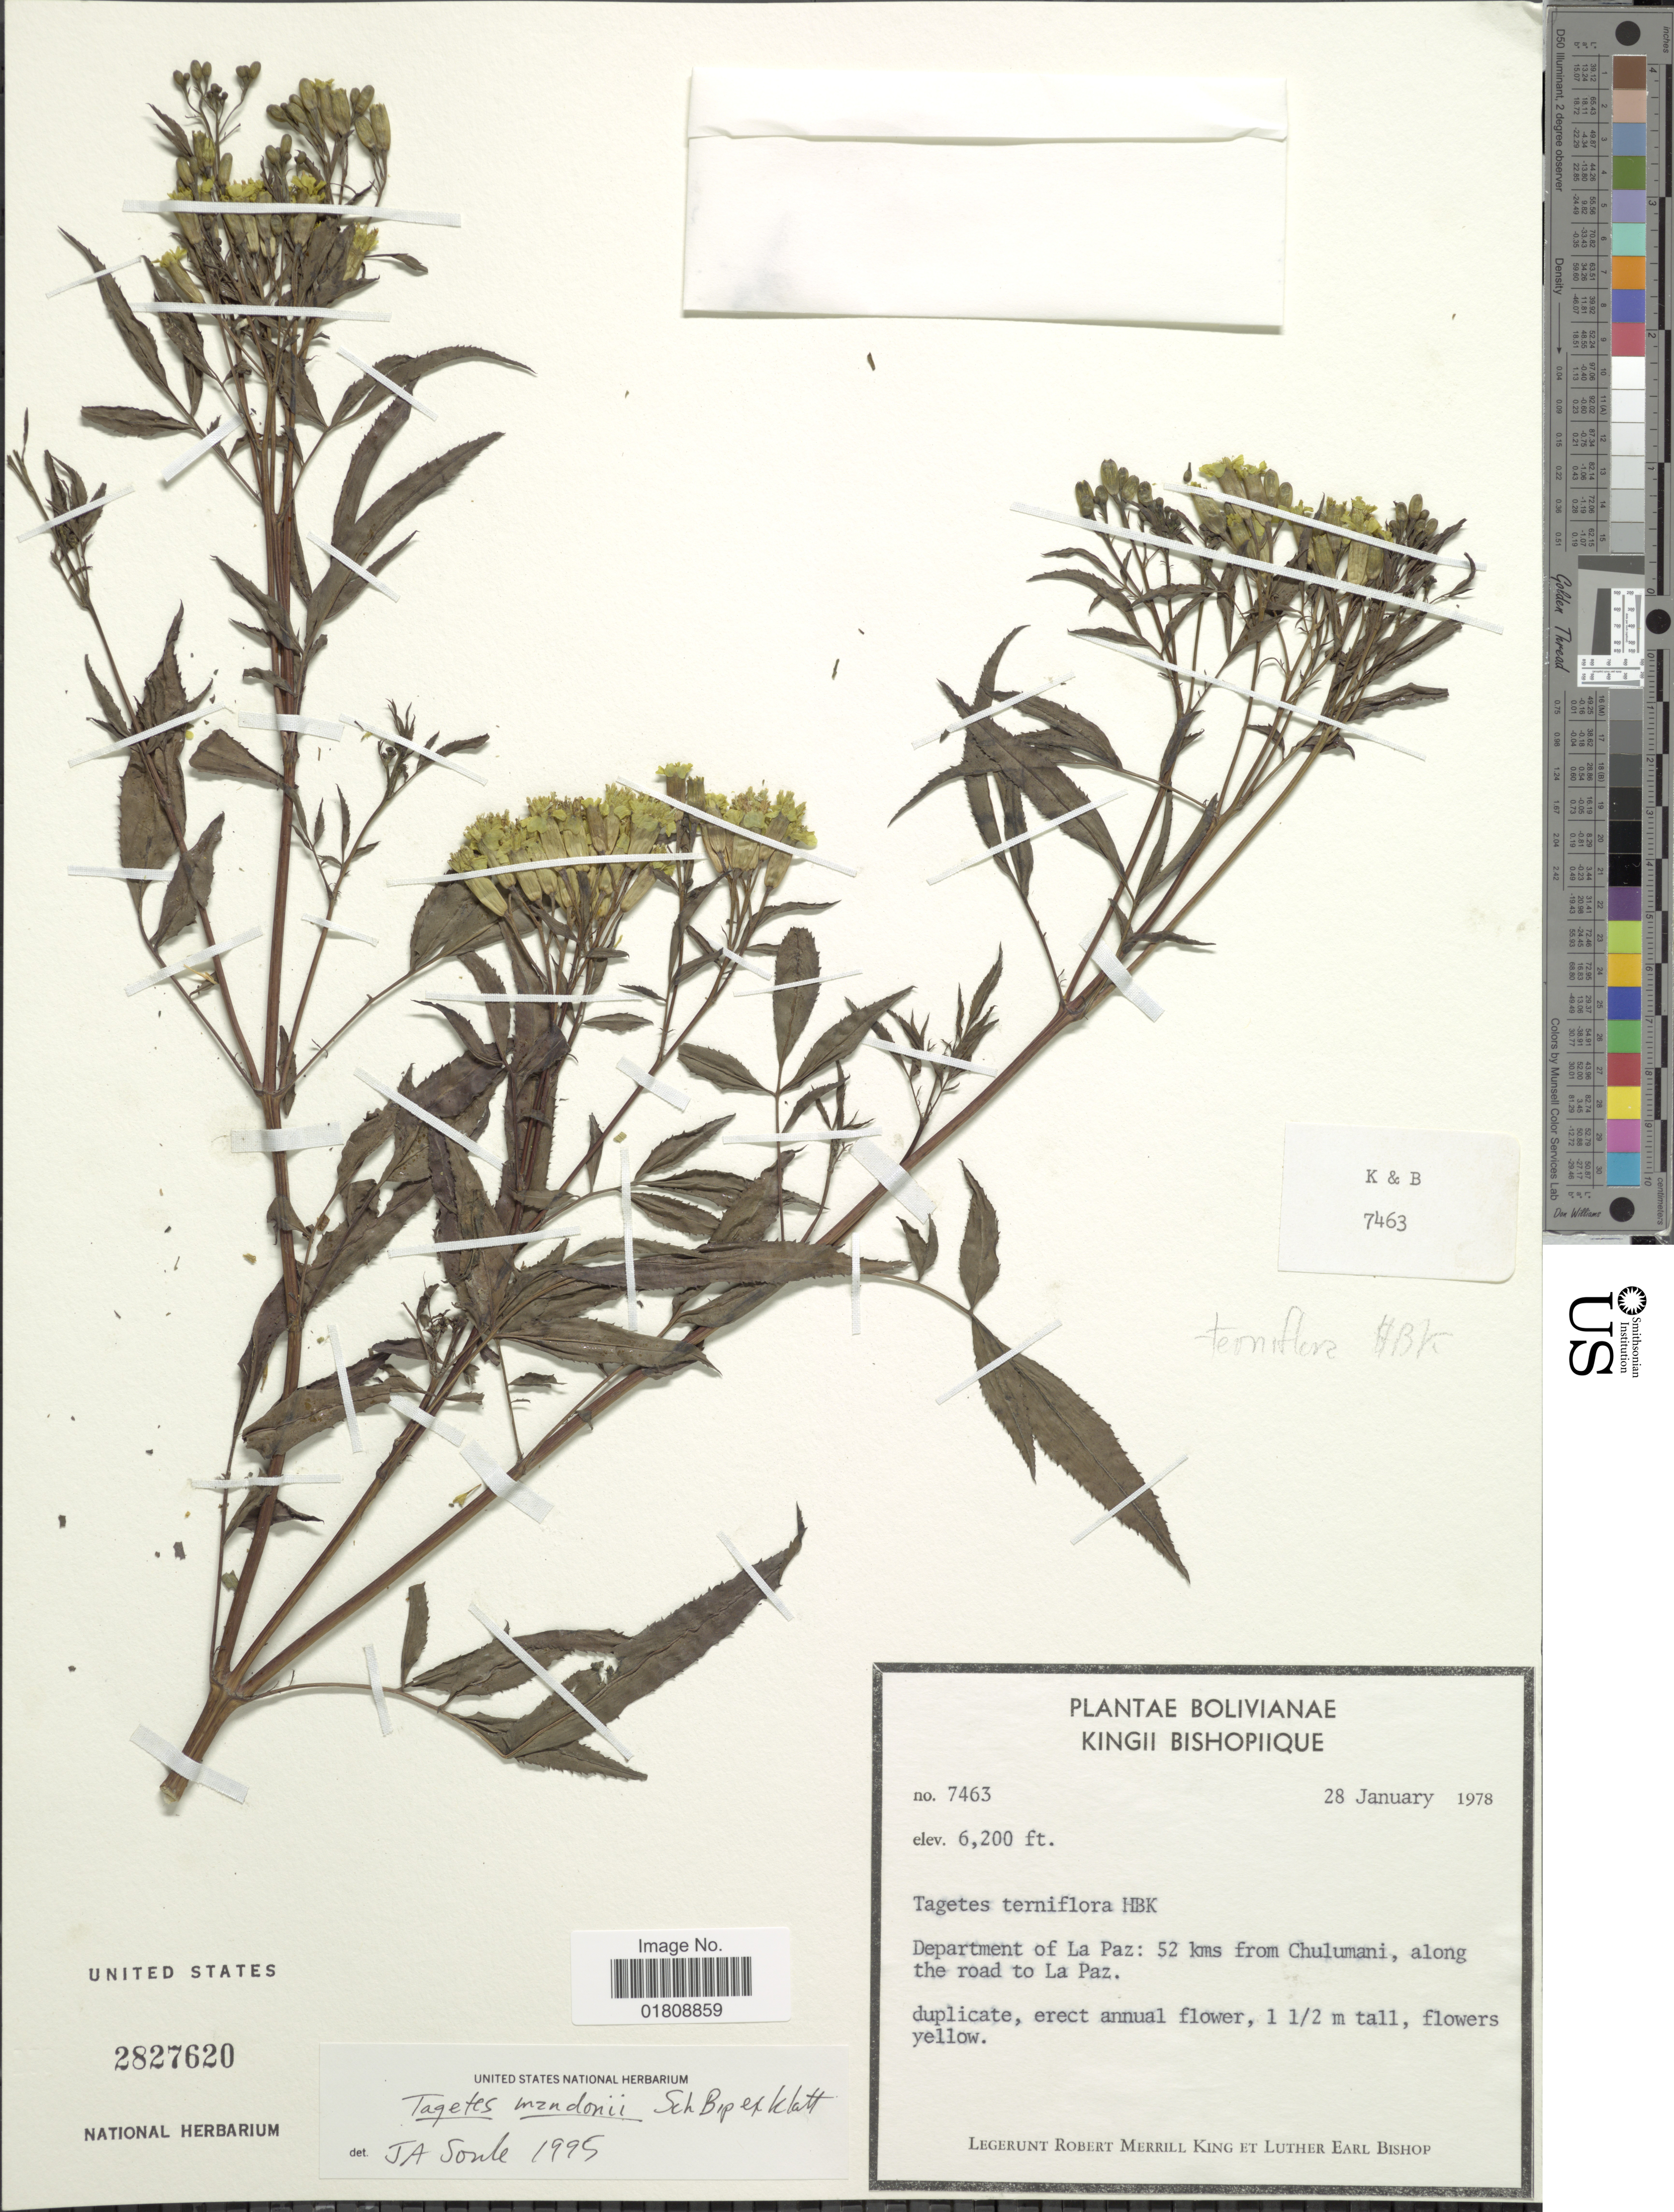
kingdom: Plantae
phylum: Tracheophyta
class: Magnoliopsida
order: Asterales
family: Asteraceae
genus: Tagetes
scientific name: Tagetes mandonii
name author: Sch. Bip. ex Klatt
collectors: R. M. King & L. E. Bishop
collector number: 7463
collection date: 1978-01-28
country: Bolivia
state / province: La Paz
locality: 52 kms from Chulumani, along the road to La Paz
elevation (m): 1890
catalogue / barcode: US 2827620